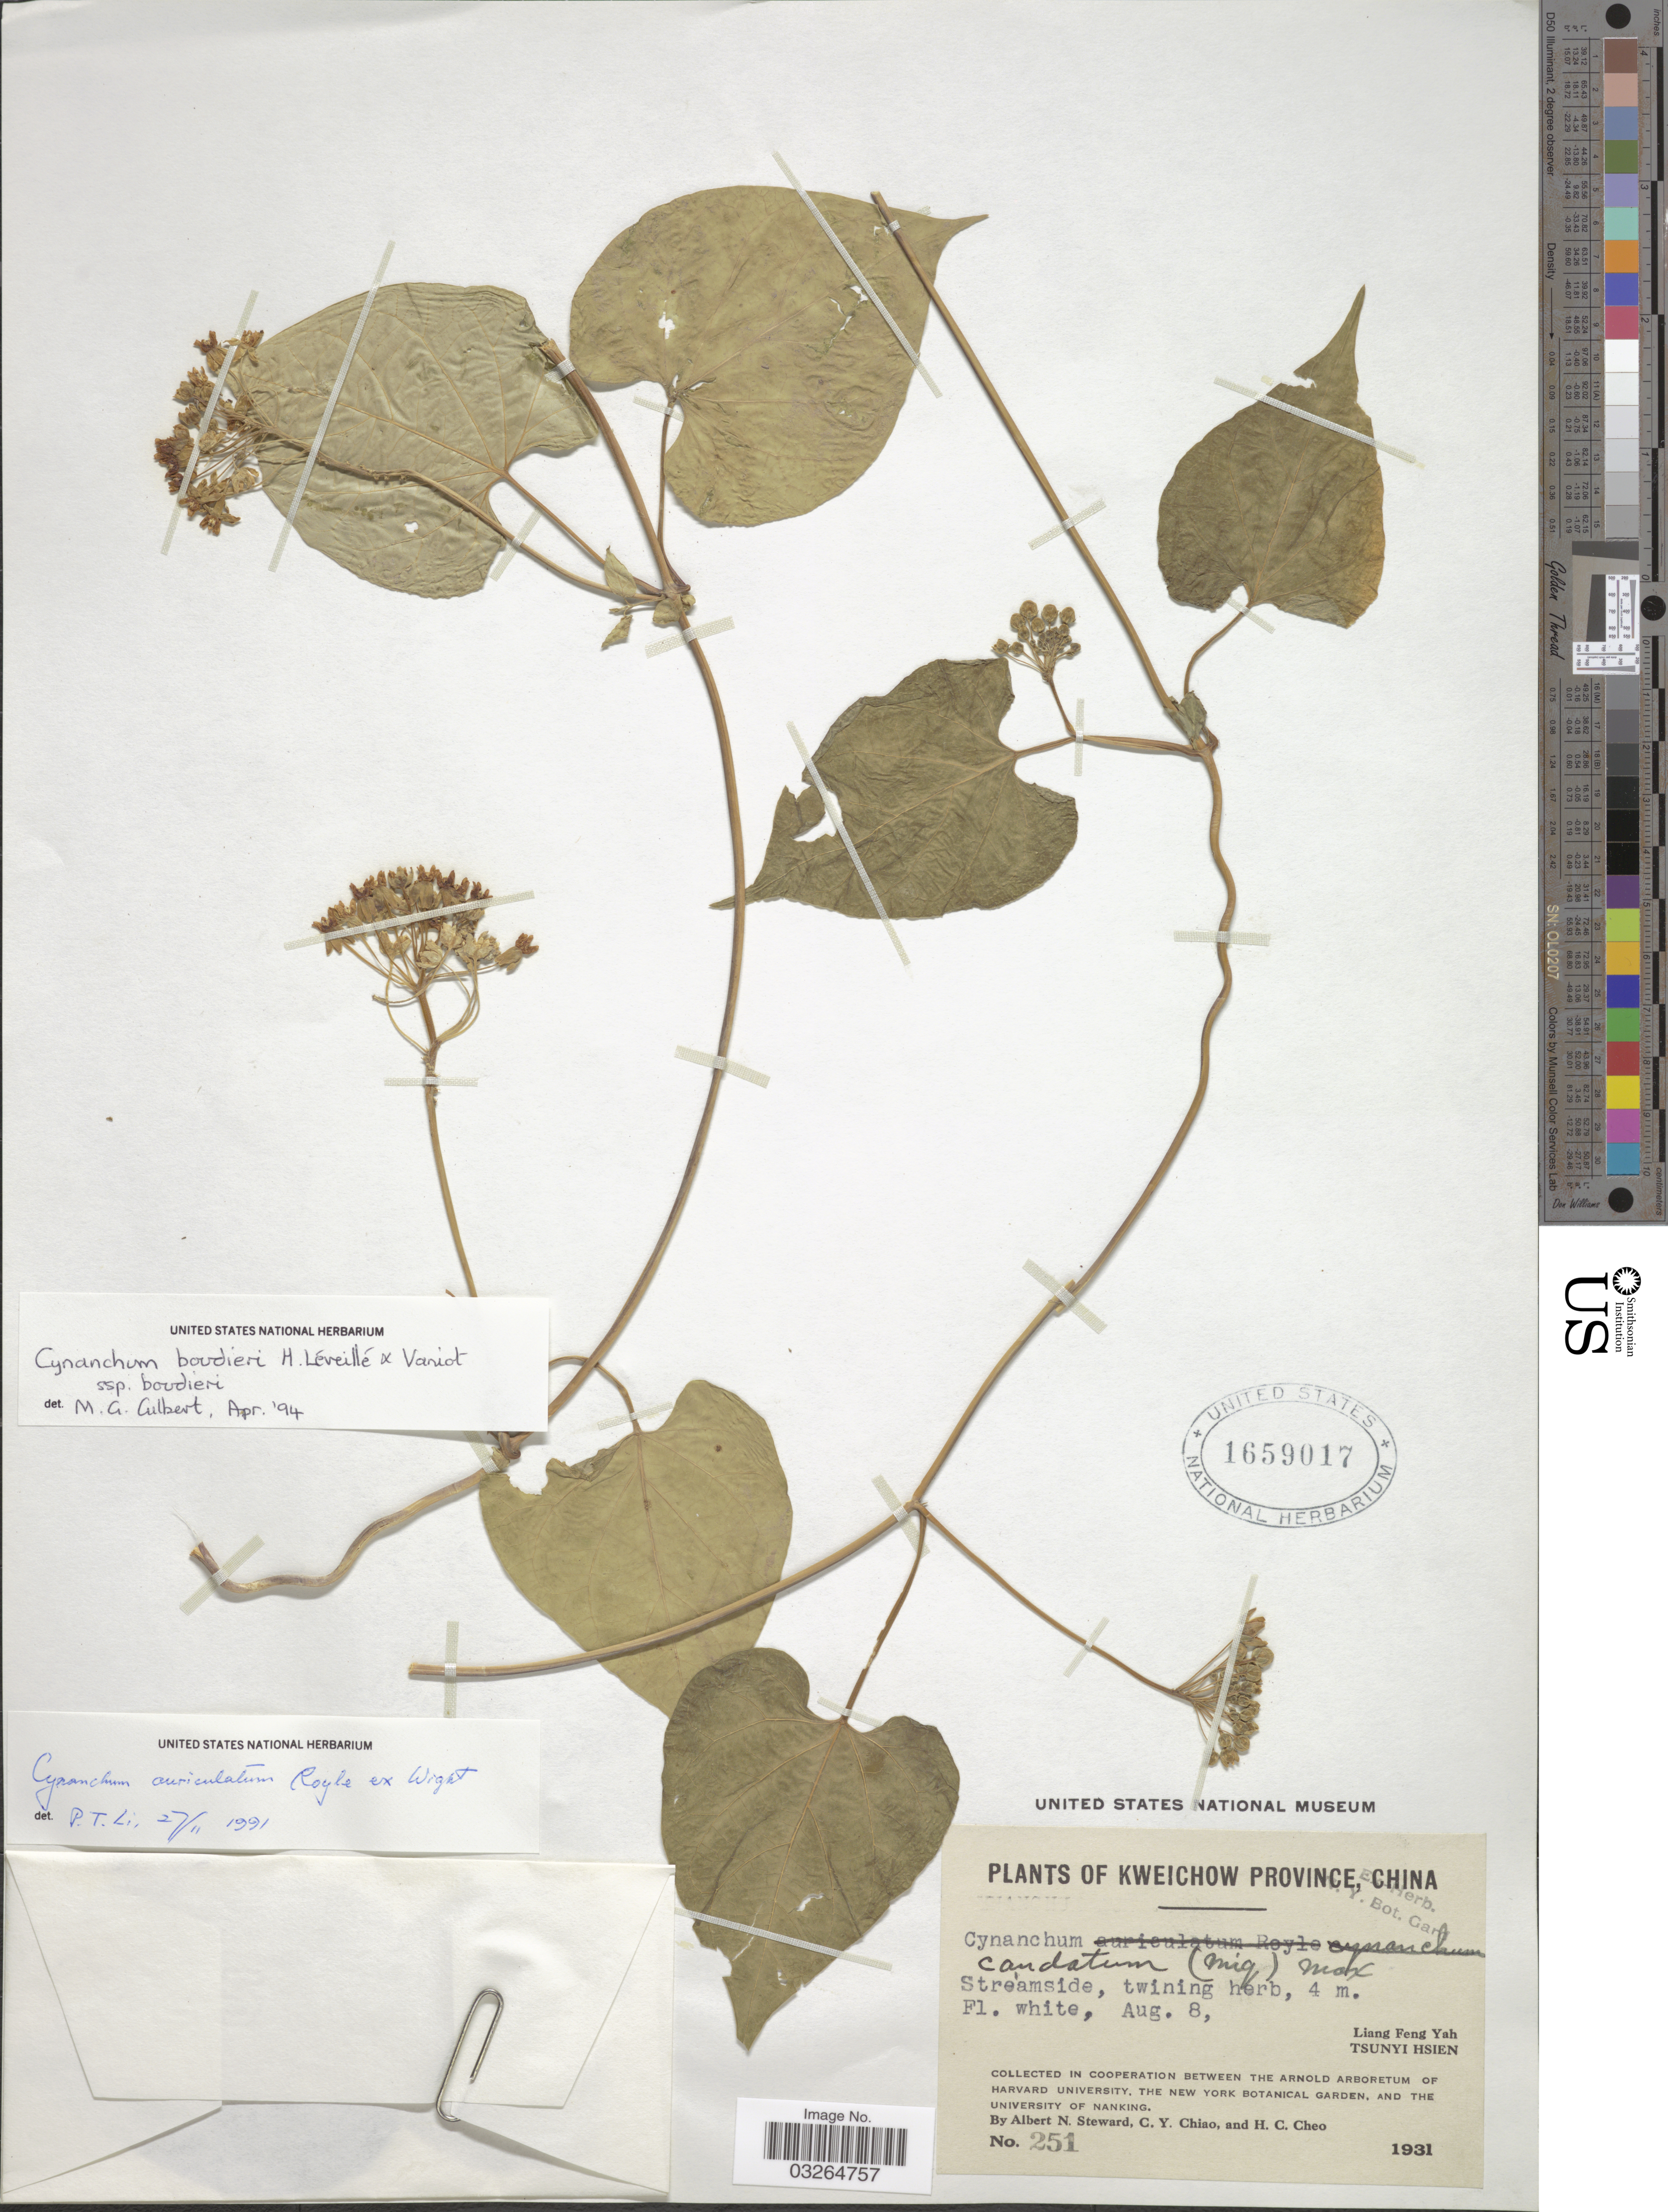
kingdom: Plantae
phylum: Tracheophyta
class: Magnoliopsida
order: Gentianales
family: Apocynaceae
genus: Cynanchum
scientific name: Cynanchum boudieri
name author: H. Lév. & Vaniot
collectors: A. N. Steward, C. Y. Chiao & H. Cheo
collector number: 251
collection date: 1931-08-08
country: China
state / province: Guizhou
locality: Kweichow Province. Liang Feng Yah Tsunyi Hsien.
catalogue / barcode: US 1659017